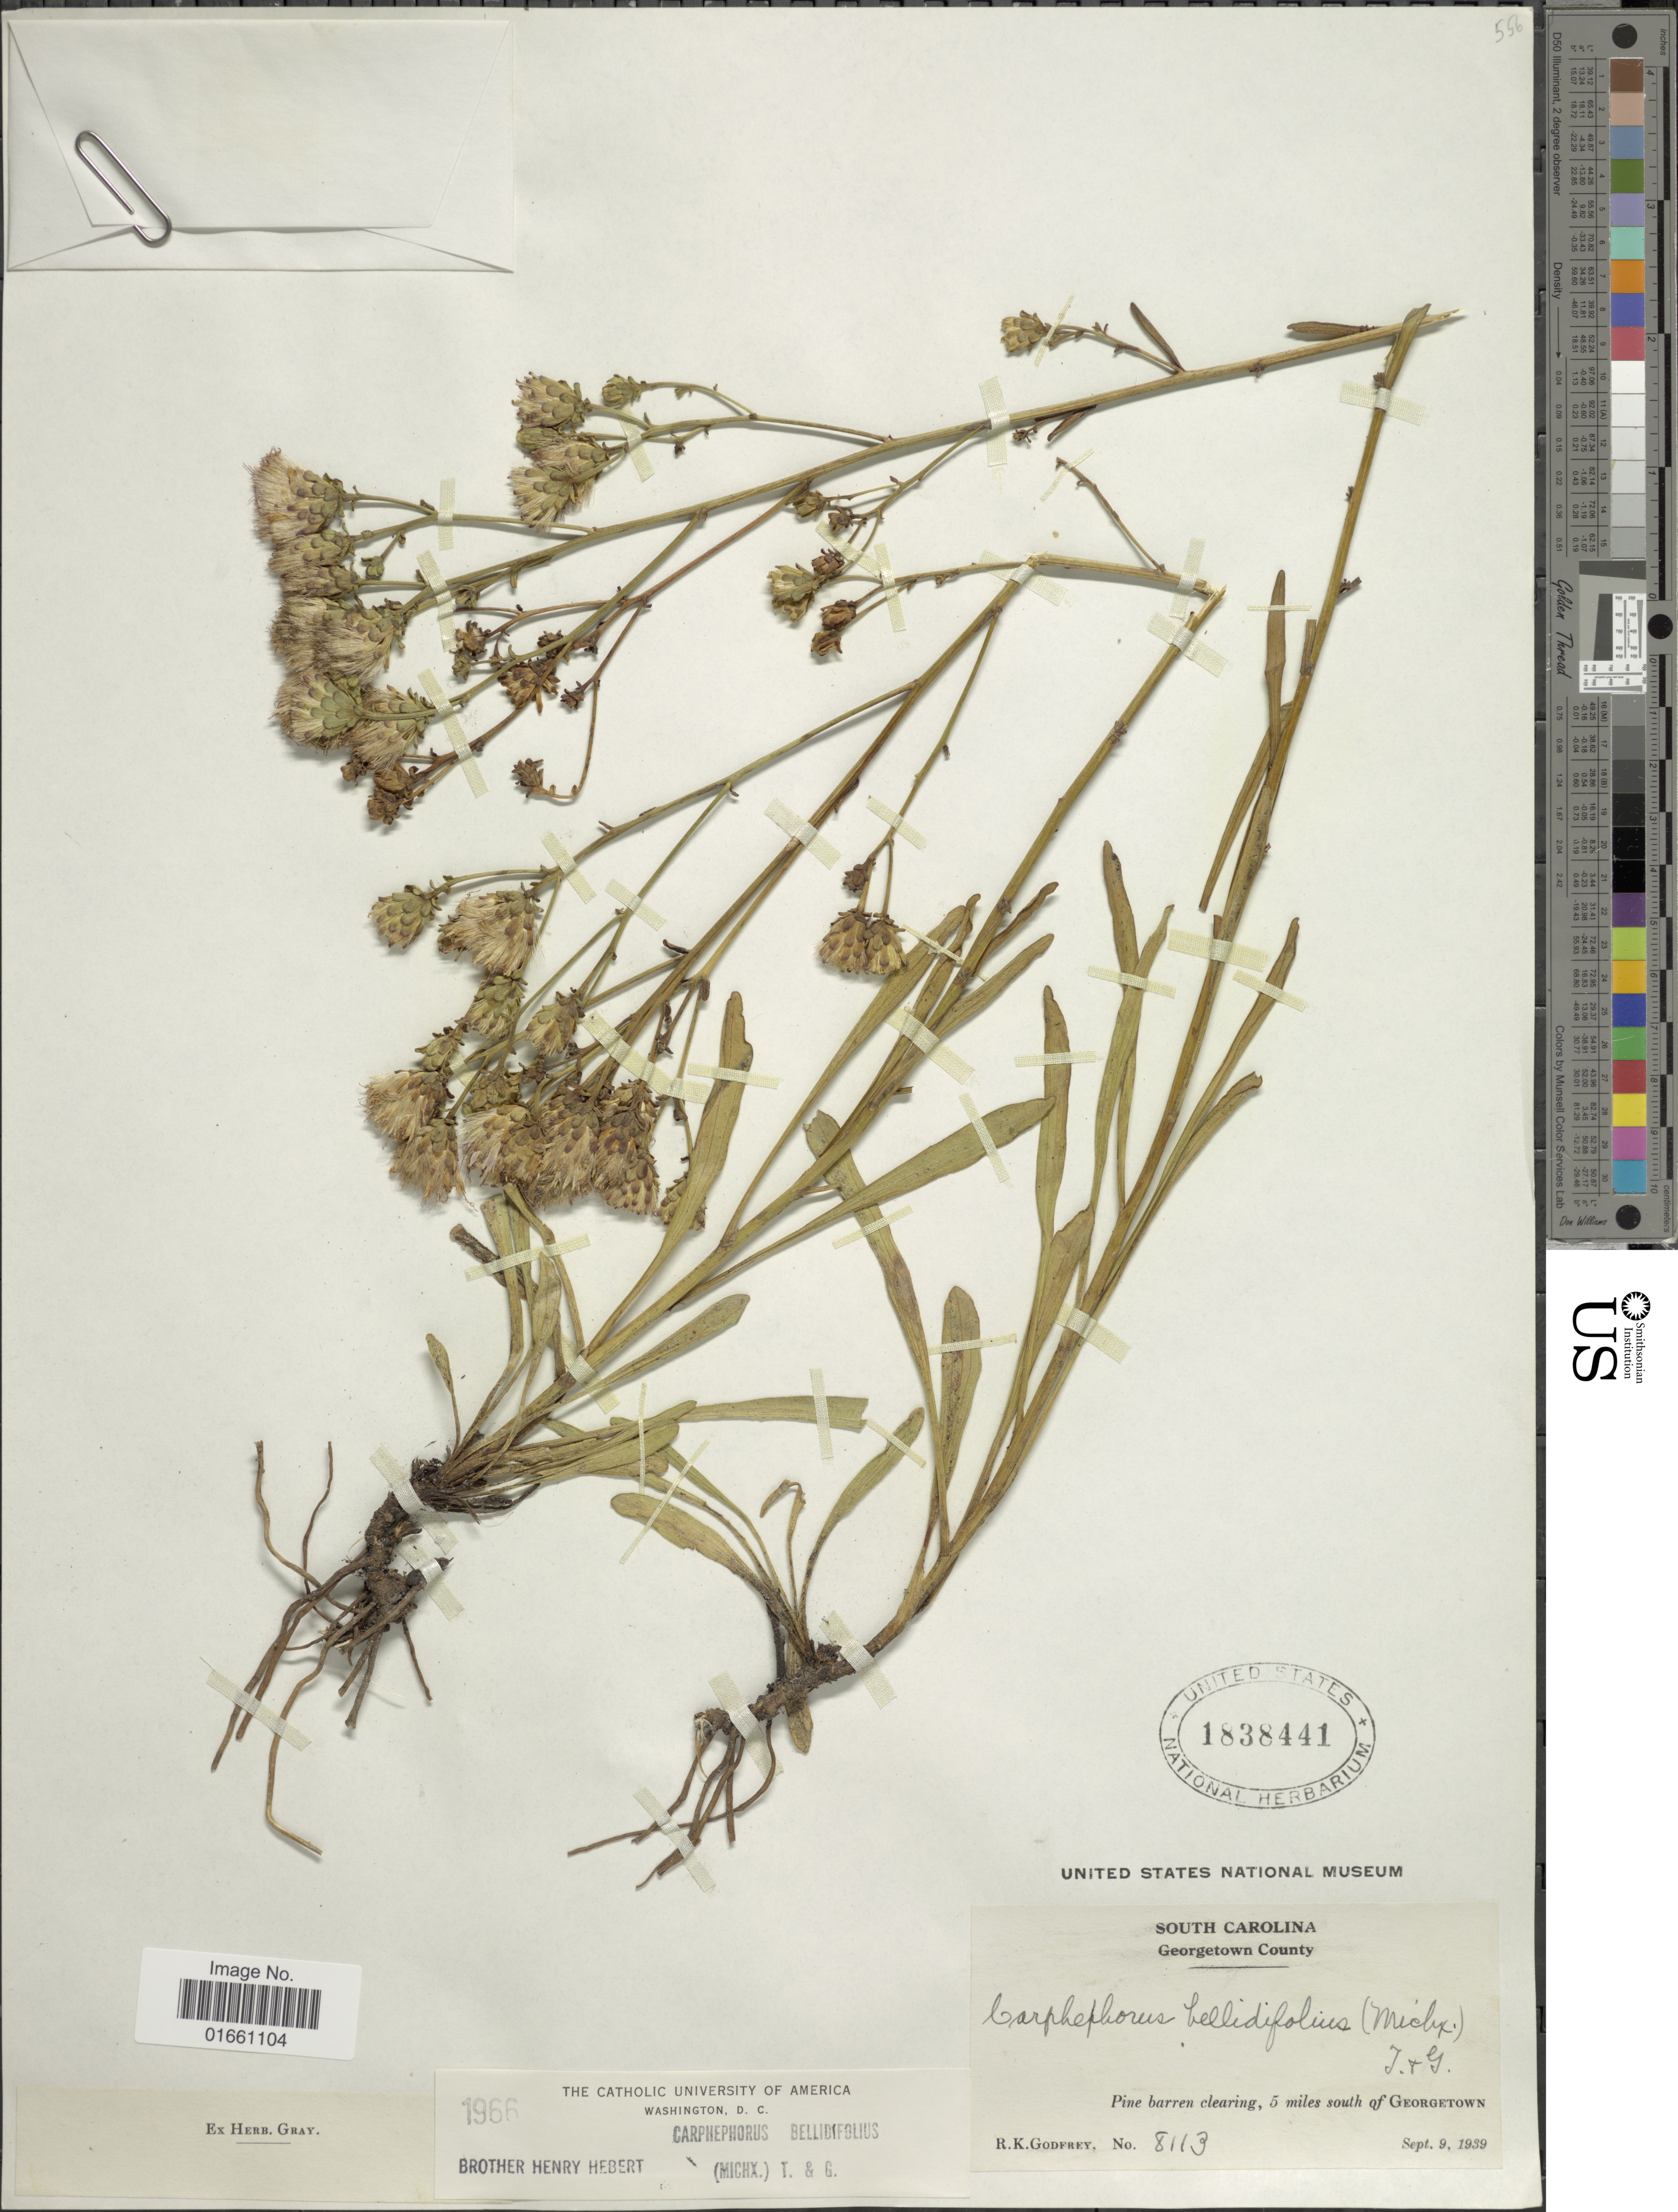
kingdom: Plantae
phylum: Tracheophyta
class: Magnoliopsida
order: Asterales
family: Asteraceae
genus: Carphephorus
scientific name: Carphephorus bellidifolius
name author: (Michx.) Torr. & A. Gray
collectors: R. K. Godfrey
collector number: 8113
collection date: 1939-09-09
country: United States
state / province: South Carolina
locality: Georgetown County, Pine barren clearing, 5 milers south of Georgetown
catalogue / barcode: US 1838441